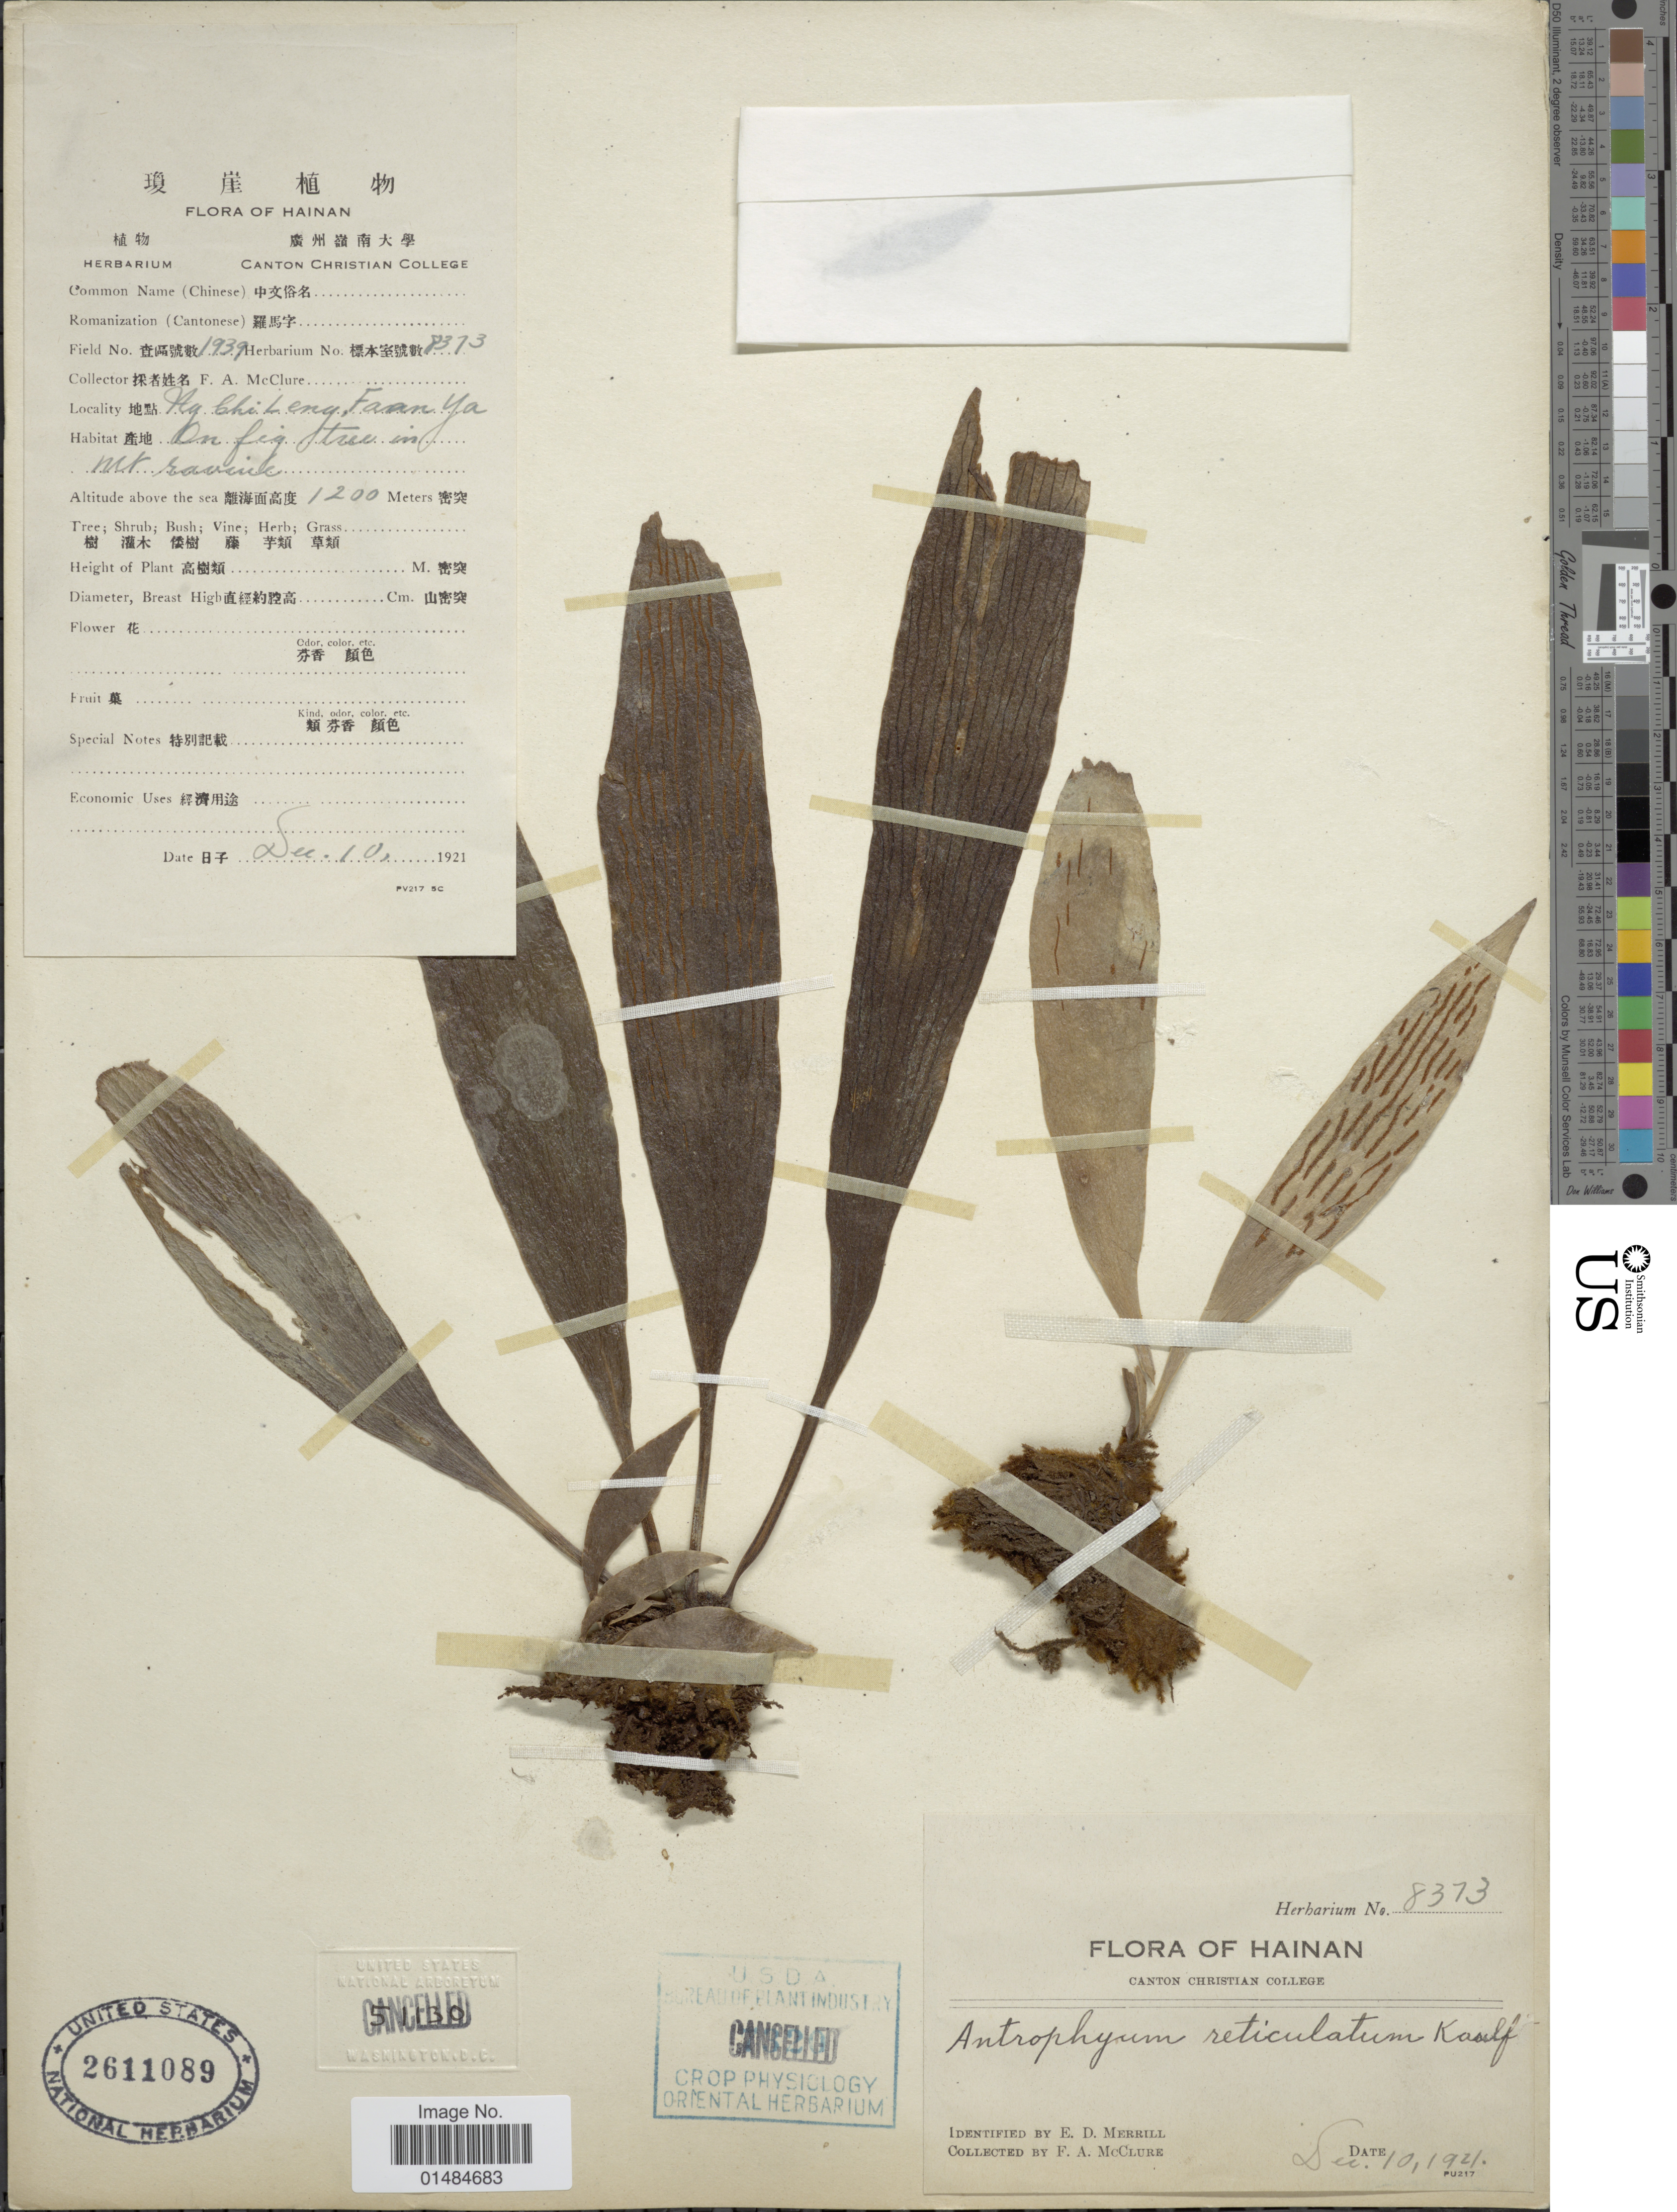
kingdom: Plantae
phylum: Tracheophyta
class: Polypodiopsida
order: Polypodiales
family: Pteridaceae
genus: Antrophyum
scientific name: Antrophyum reticulatum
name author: (G. Forst.) Kaulf.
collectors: F. A. McClure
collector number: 1939/8373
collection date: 1921-12-10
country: China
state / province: Hainan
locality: NG Chitang, Faan Ya [interpreted]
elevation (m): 1200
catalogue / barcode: US 2611089